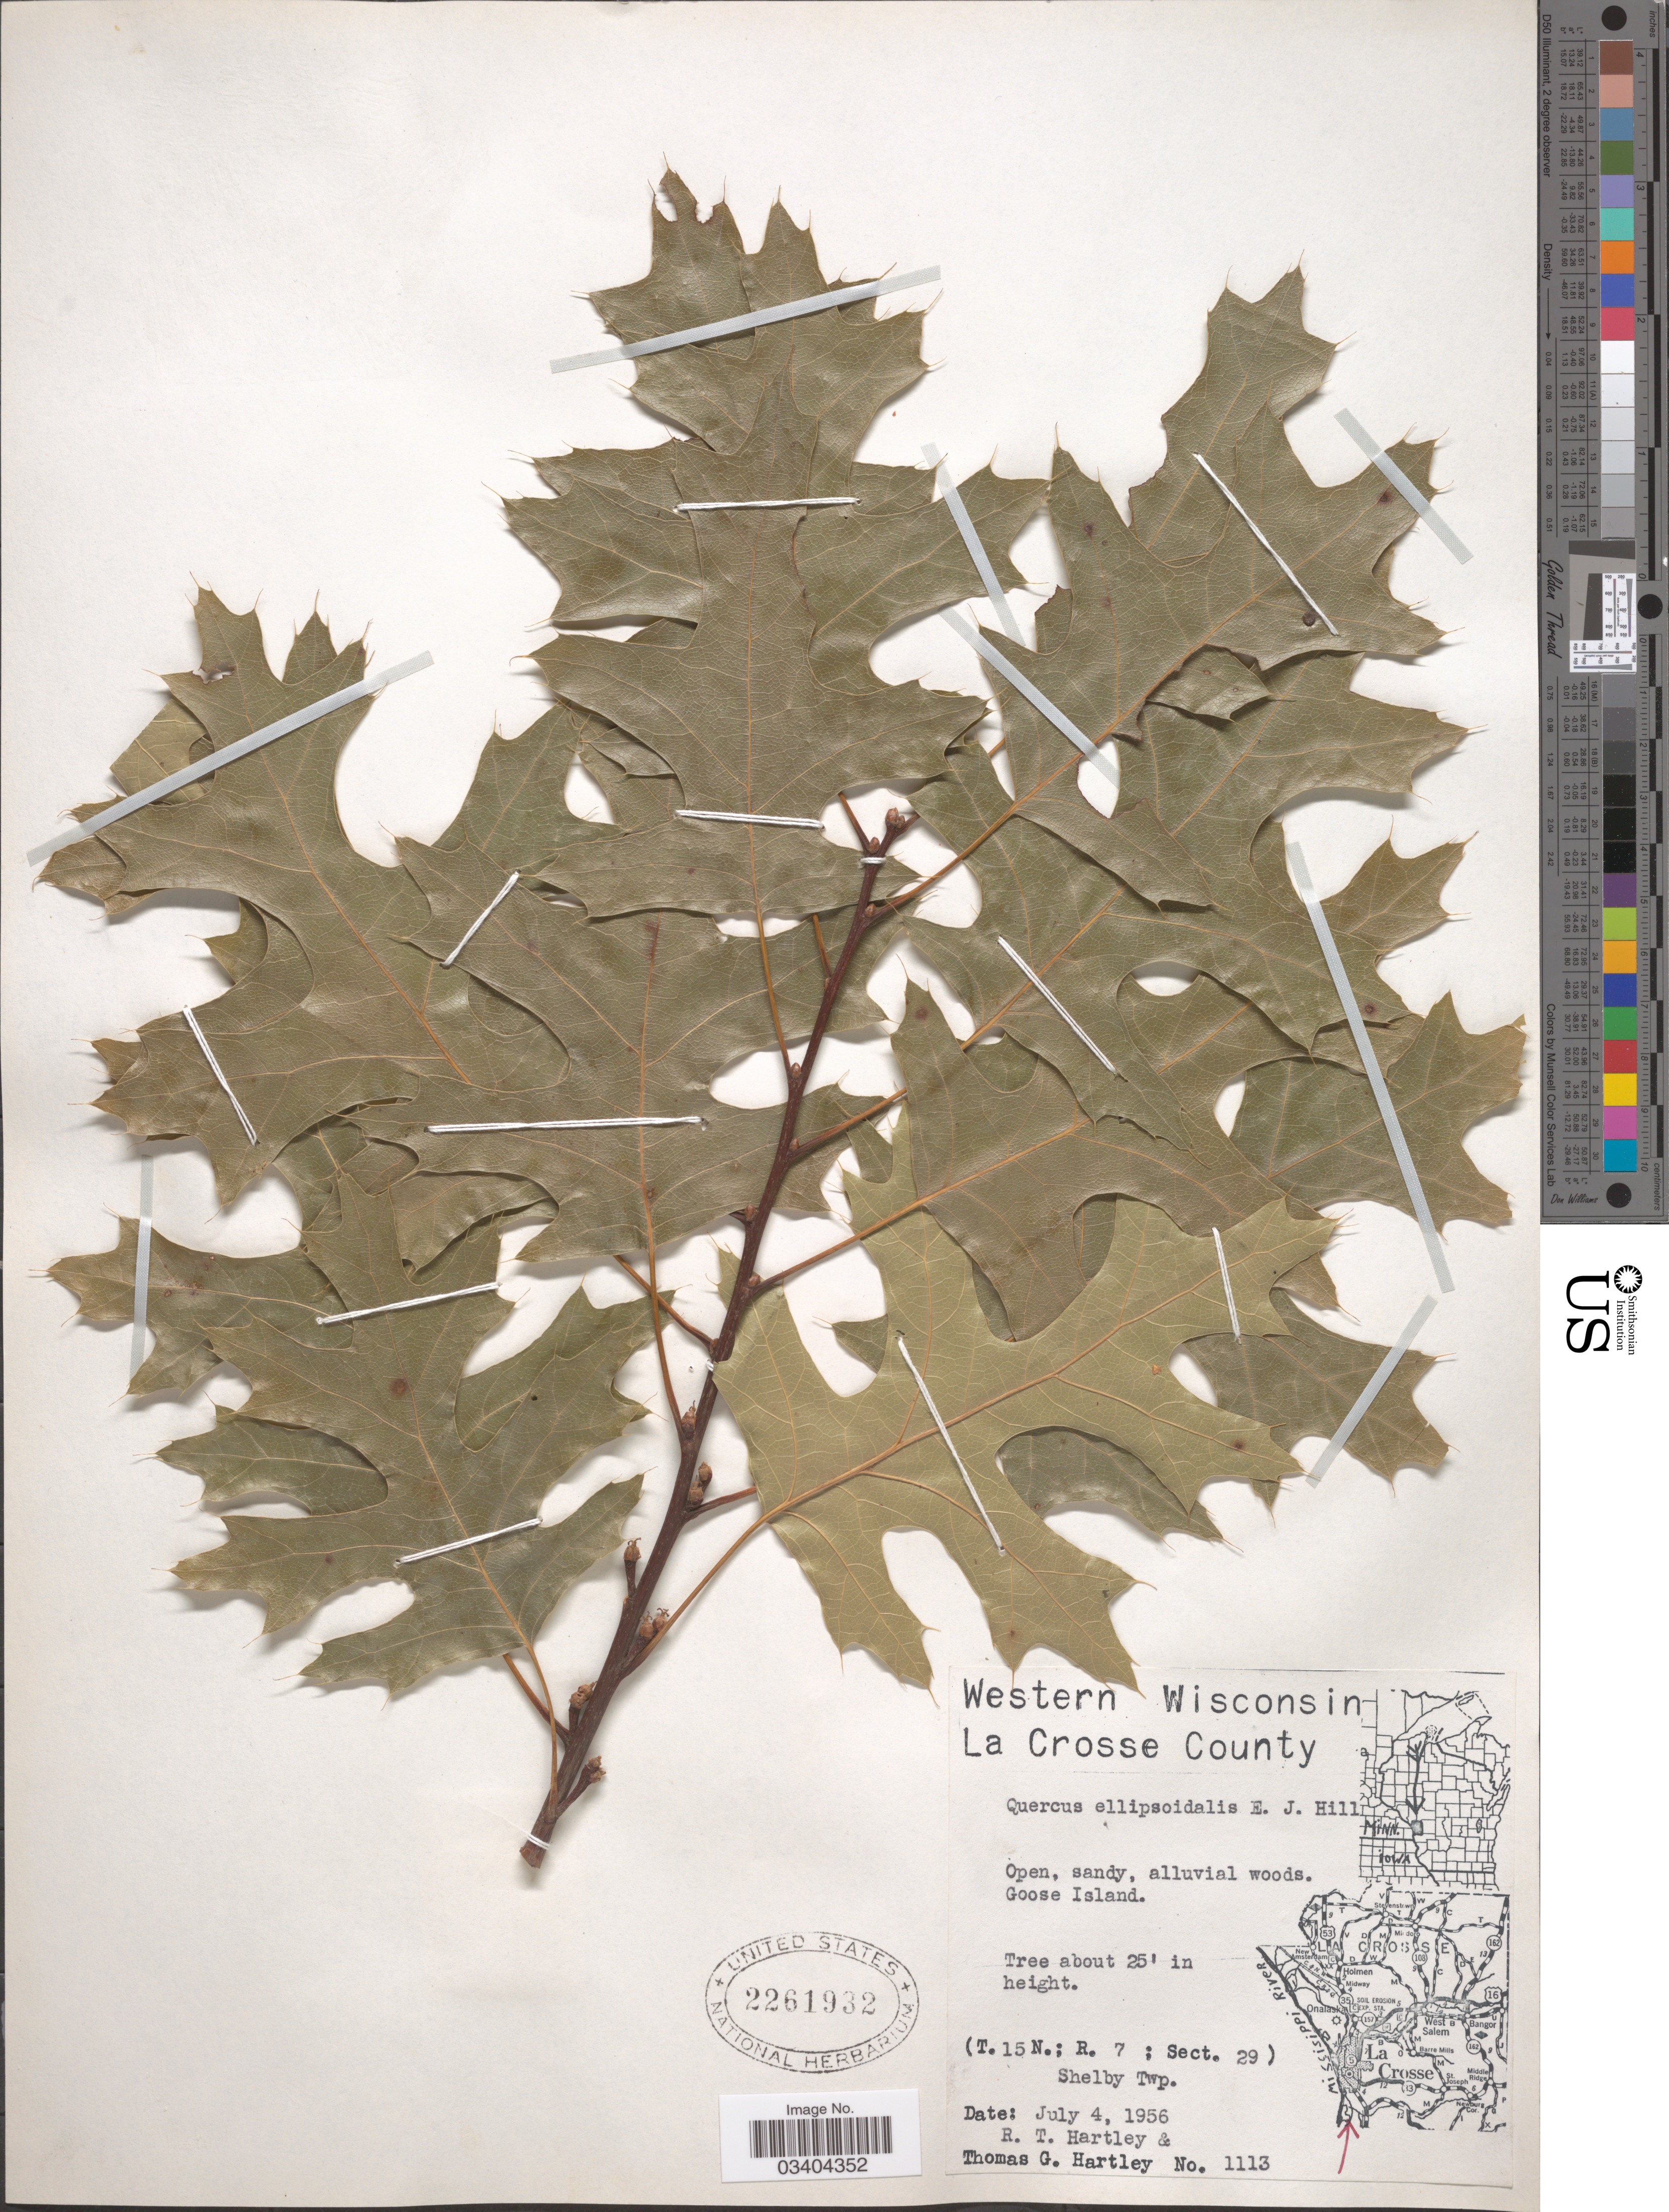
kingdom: Plantae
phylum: Tracheophyta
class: Magnoliopsida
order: Fagales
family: Fagaceae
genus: Quercus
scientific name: Quercus ellipsoidalis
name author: E.J. Hill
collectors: R. T. Hartley & T. G. Hartley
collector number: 1113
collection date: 1956-07-04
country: United States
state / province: Wisconsin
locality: Western Wisconsin La Crosse County. Goose Island (T.15N.; R.7 ; Sect. 29) Shelby Twp.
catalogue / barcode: US 2261932